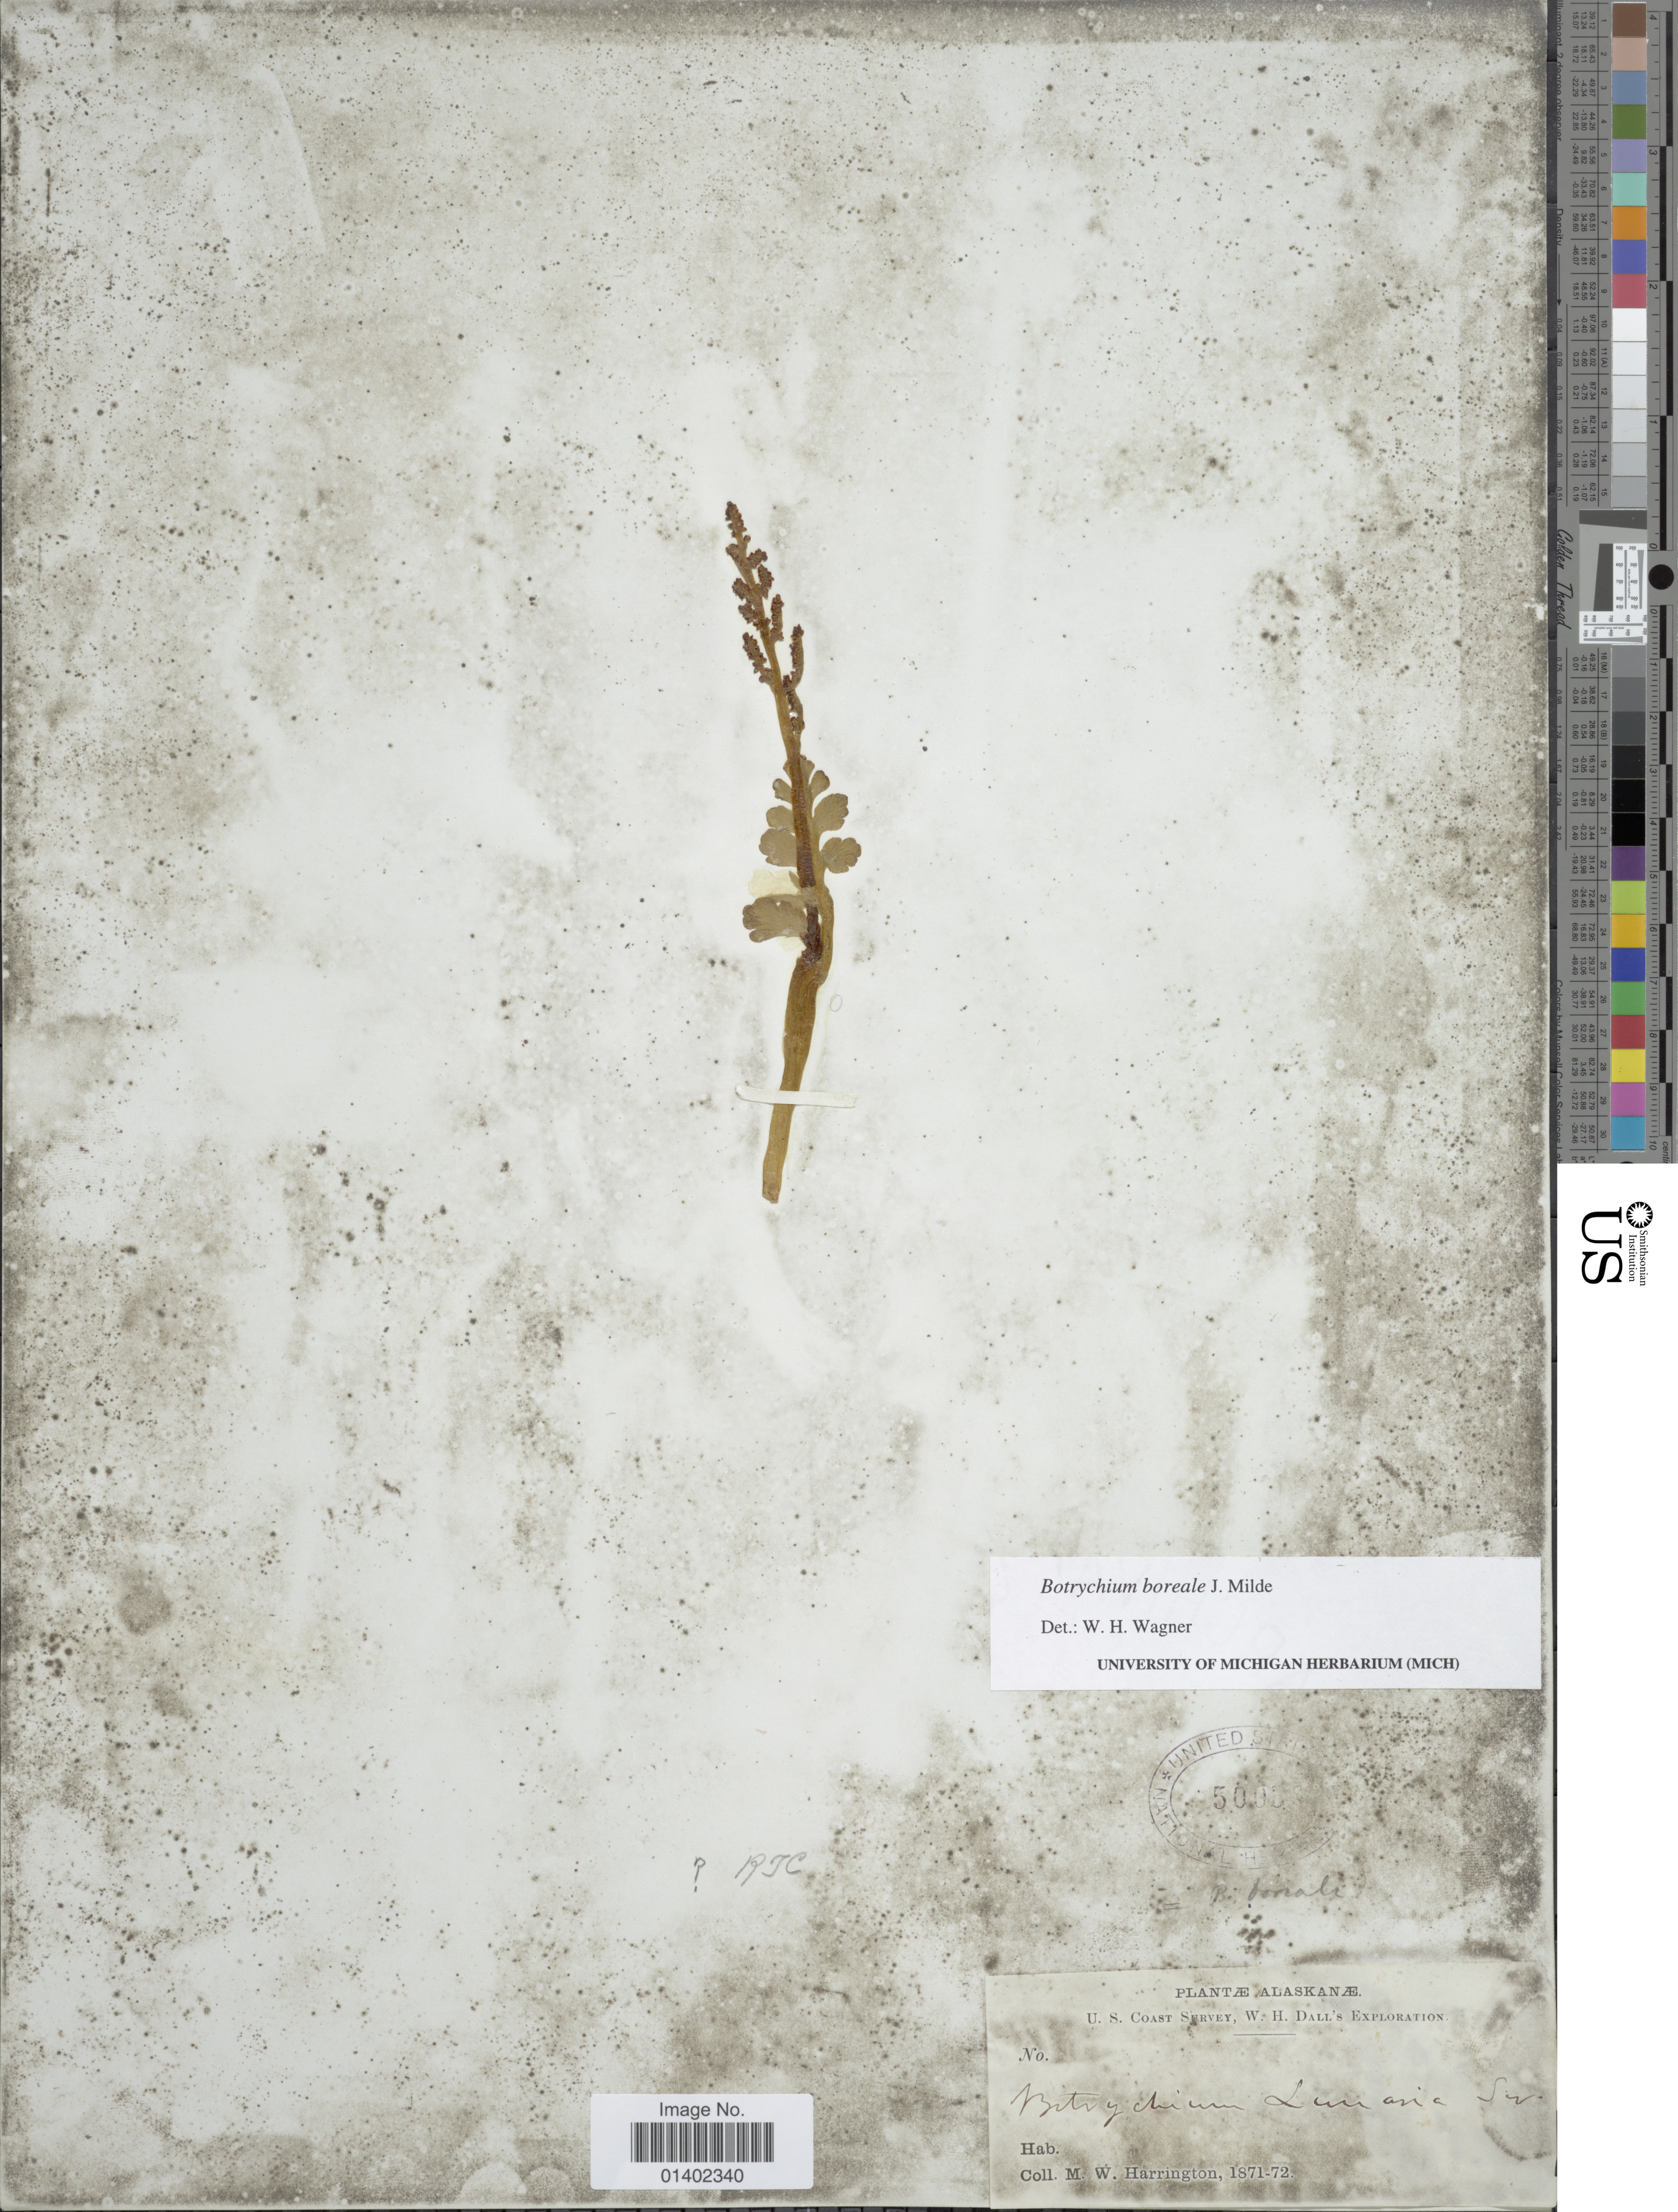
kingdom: Plantae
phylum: Tracheophyta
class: Polypodiopsida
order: Ophioglossales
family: Ophioglossaceae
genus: Botrychium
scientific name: Botrychium pinnatum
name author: H. St. John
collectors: M. W. Harrington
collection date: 1871/1872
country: United States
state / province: Alaska